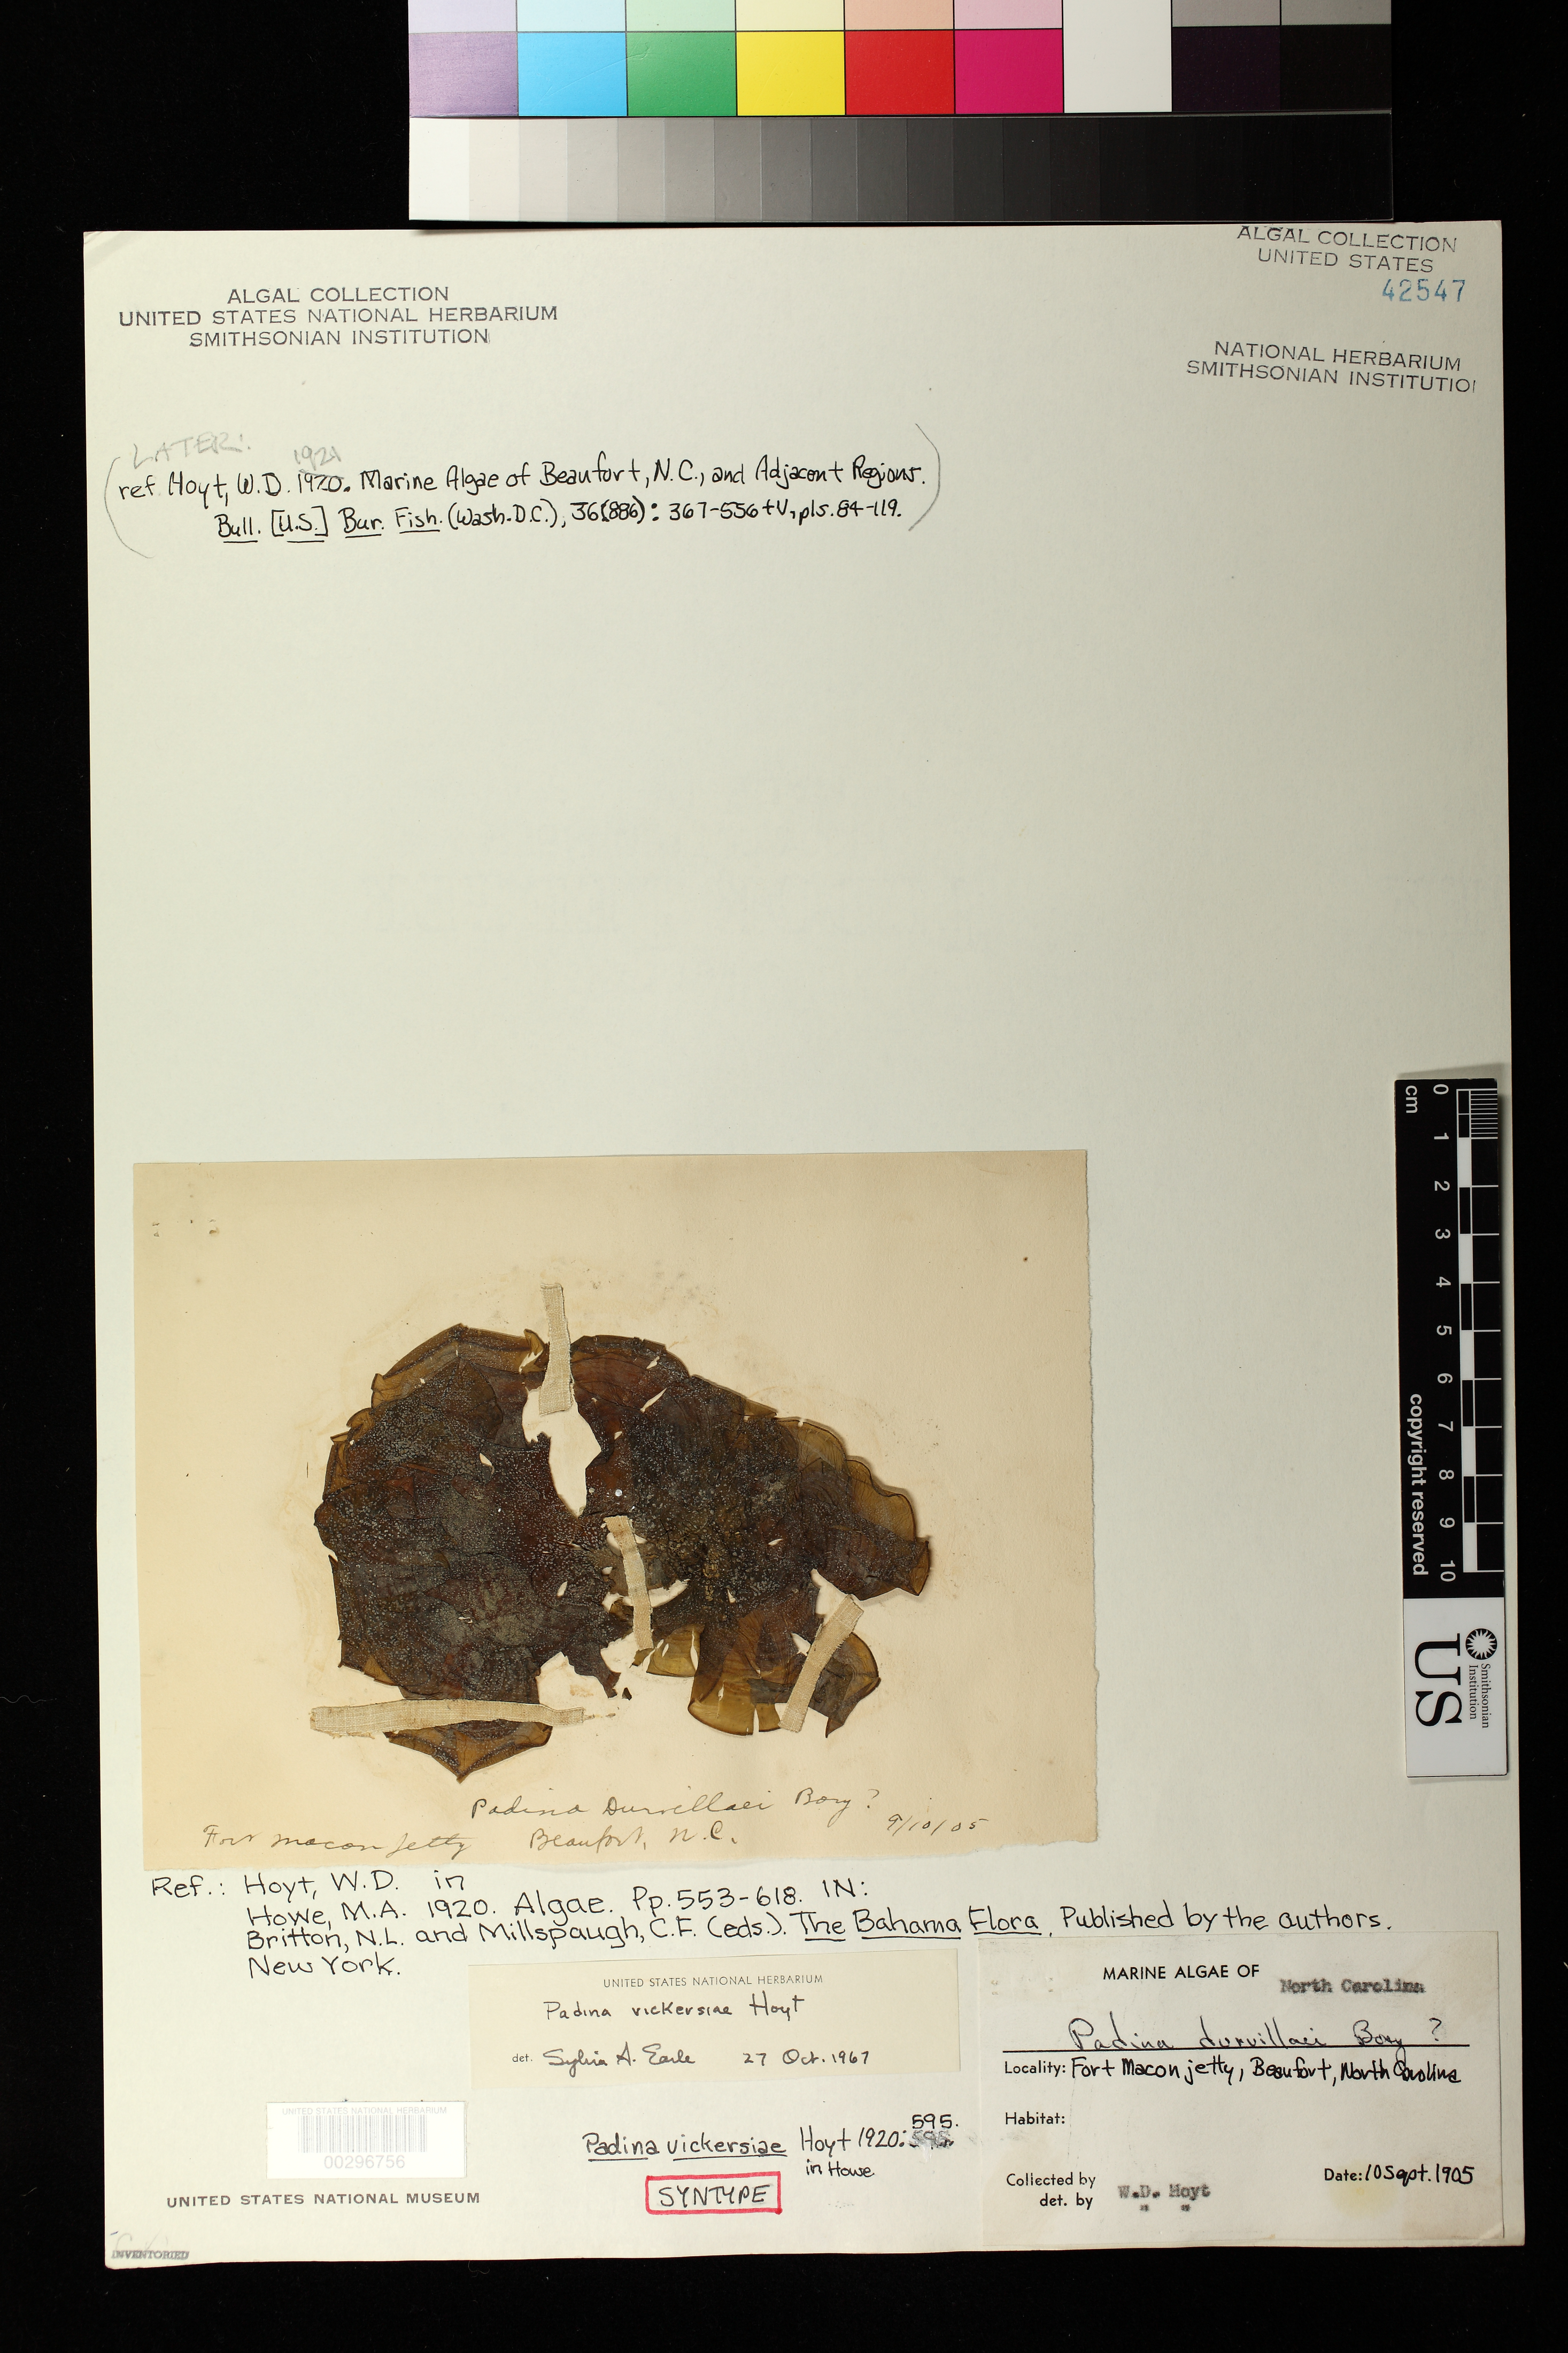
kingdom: Chromista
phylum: Ochrophyta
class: Phaeophyceae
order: Dictyotales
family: Dictyotaceae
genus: Padina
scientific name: Padina vickersiae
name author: Hoyt in M. Howe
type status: Syntype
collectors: W. D. Hoyt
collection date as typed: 10 Sep 1905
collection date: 1905-09-10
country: United States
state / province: North Carolina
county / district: Carteret County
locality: Beaufort, Fort Macon jetty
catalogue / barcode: US 42547